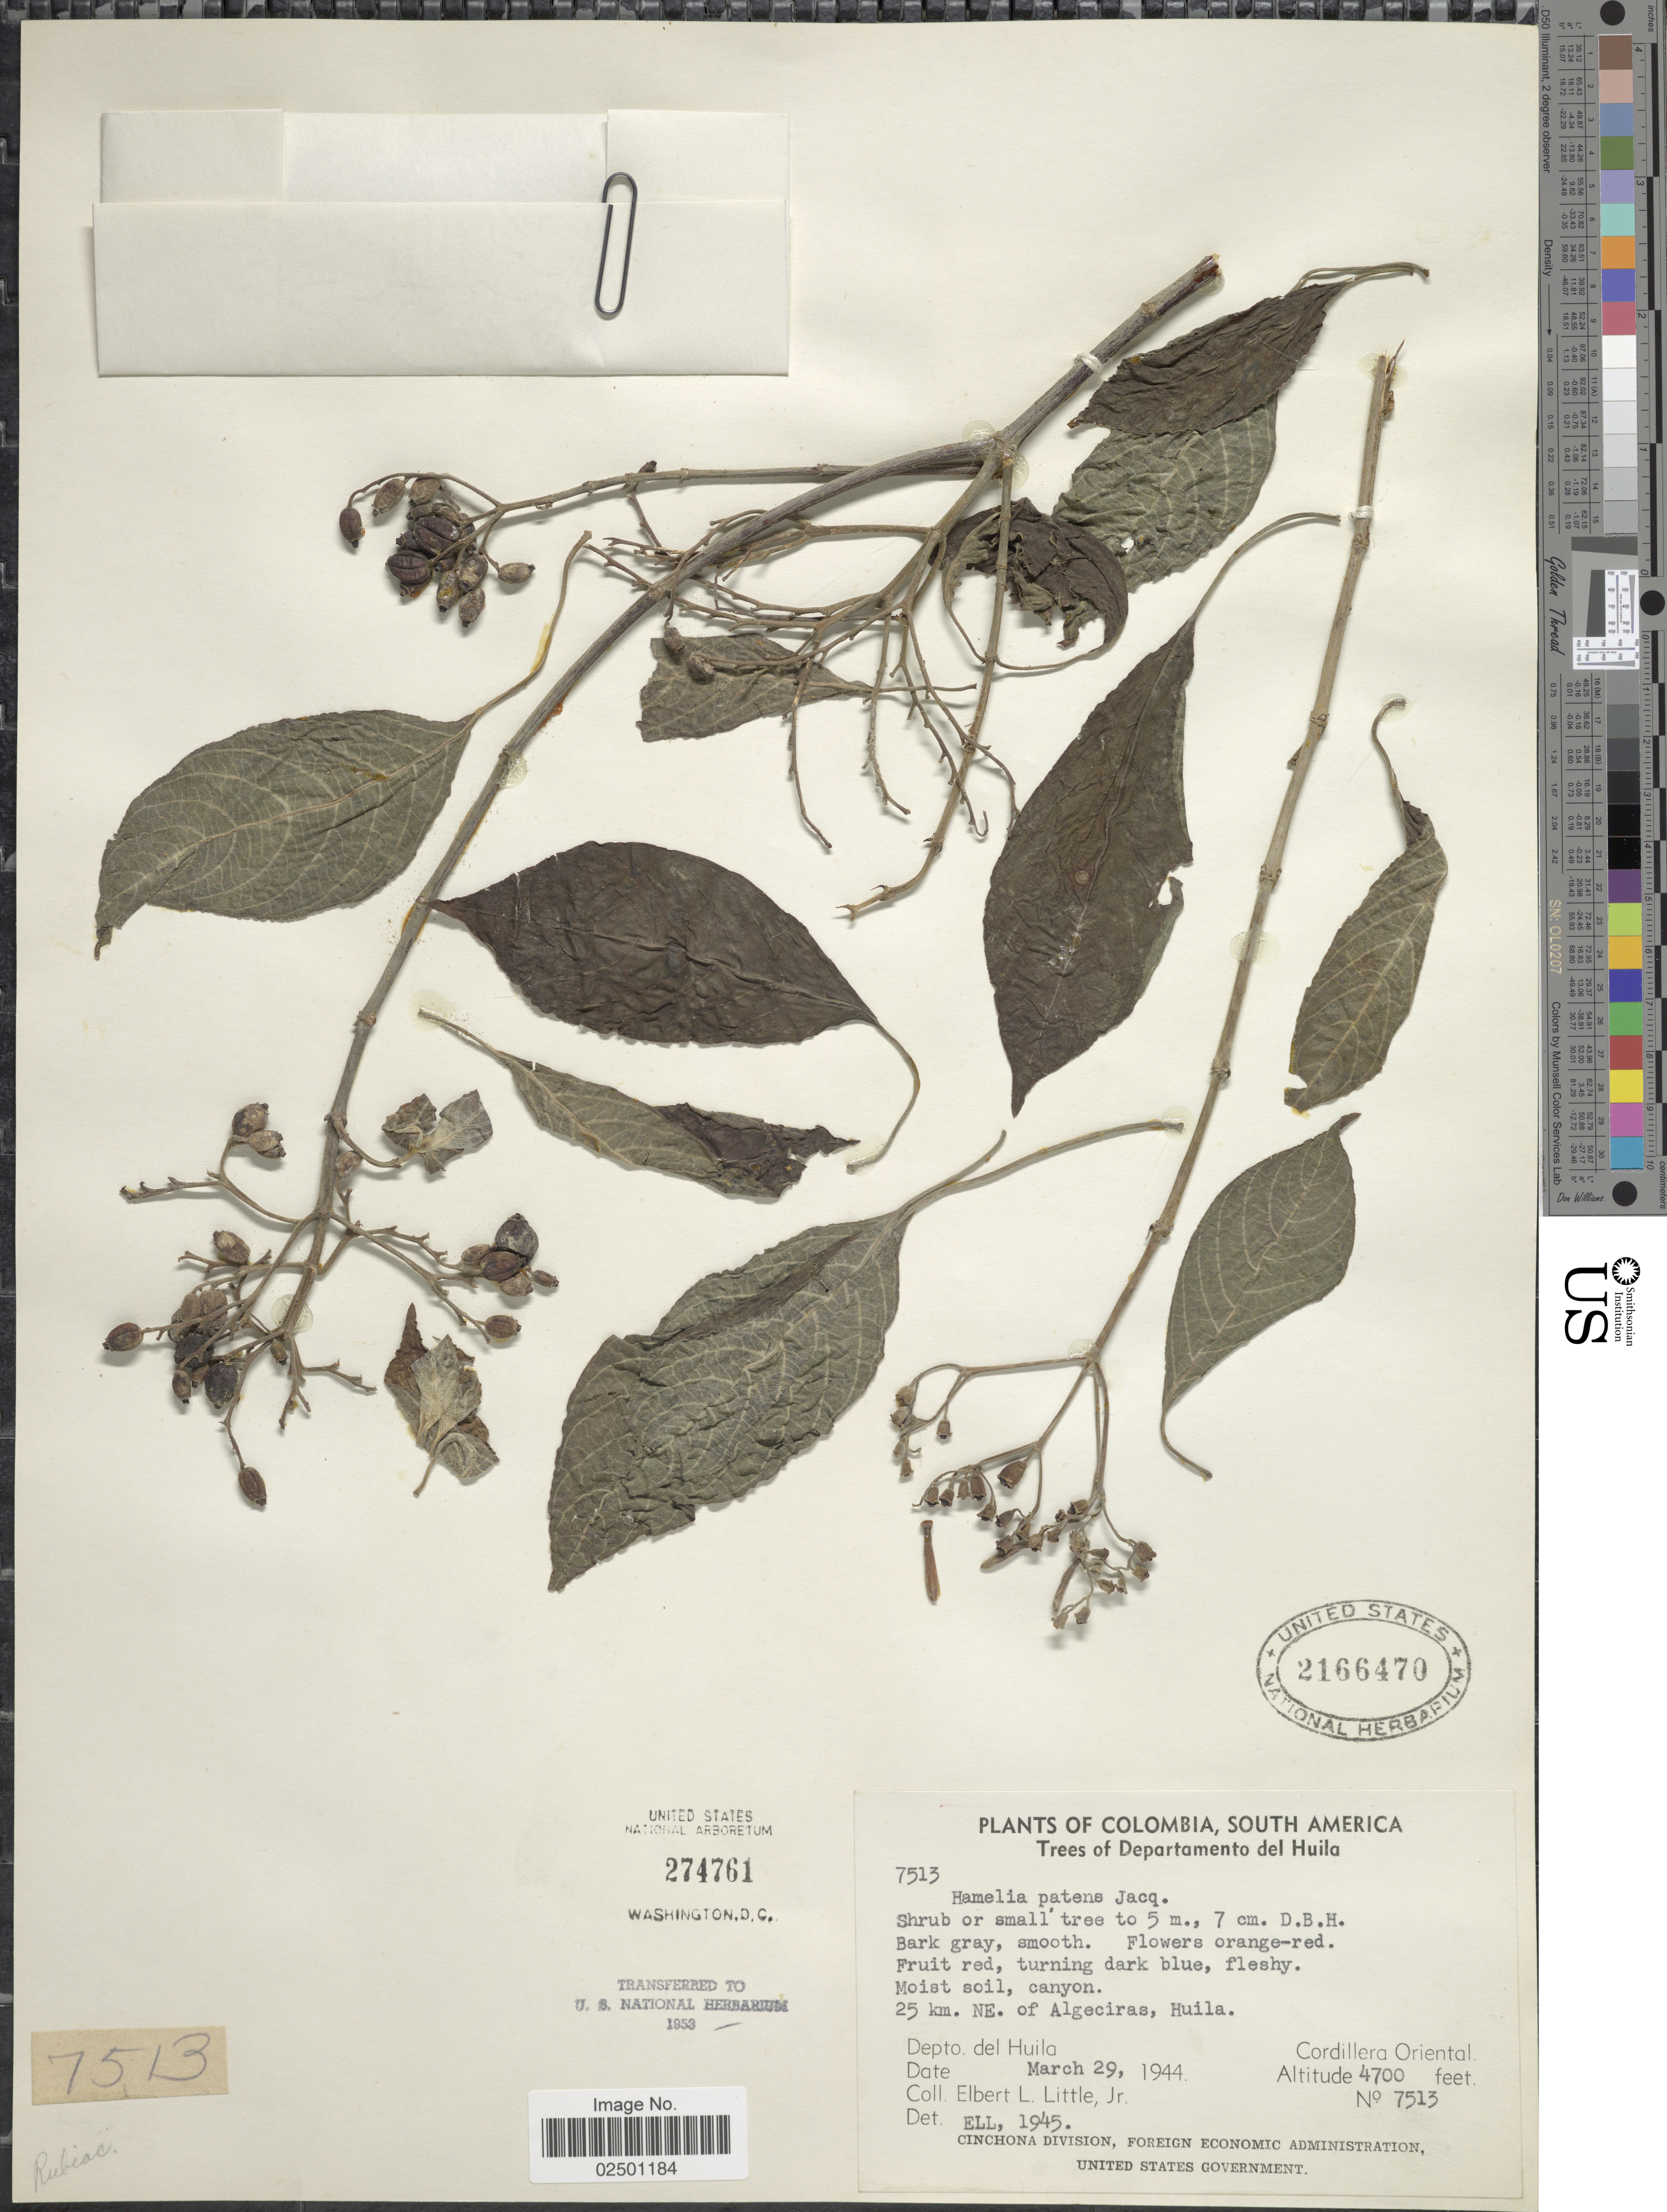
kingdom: Plantae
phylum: Tracheophyta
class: Magnoliopsida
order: Gentianales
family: Rubiaceae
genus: Hamelia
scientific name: Hamelia patens var. patens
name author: Jacq.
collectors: E. L. Little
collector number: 7513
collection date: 1944-03-29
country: Colombia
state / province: Huila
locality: Departamento del Huila. 25 km. NE. of Algeciras, Huila. Cordillera Oriental.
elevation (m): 1433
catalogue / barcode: US 2166470